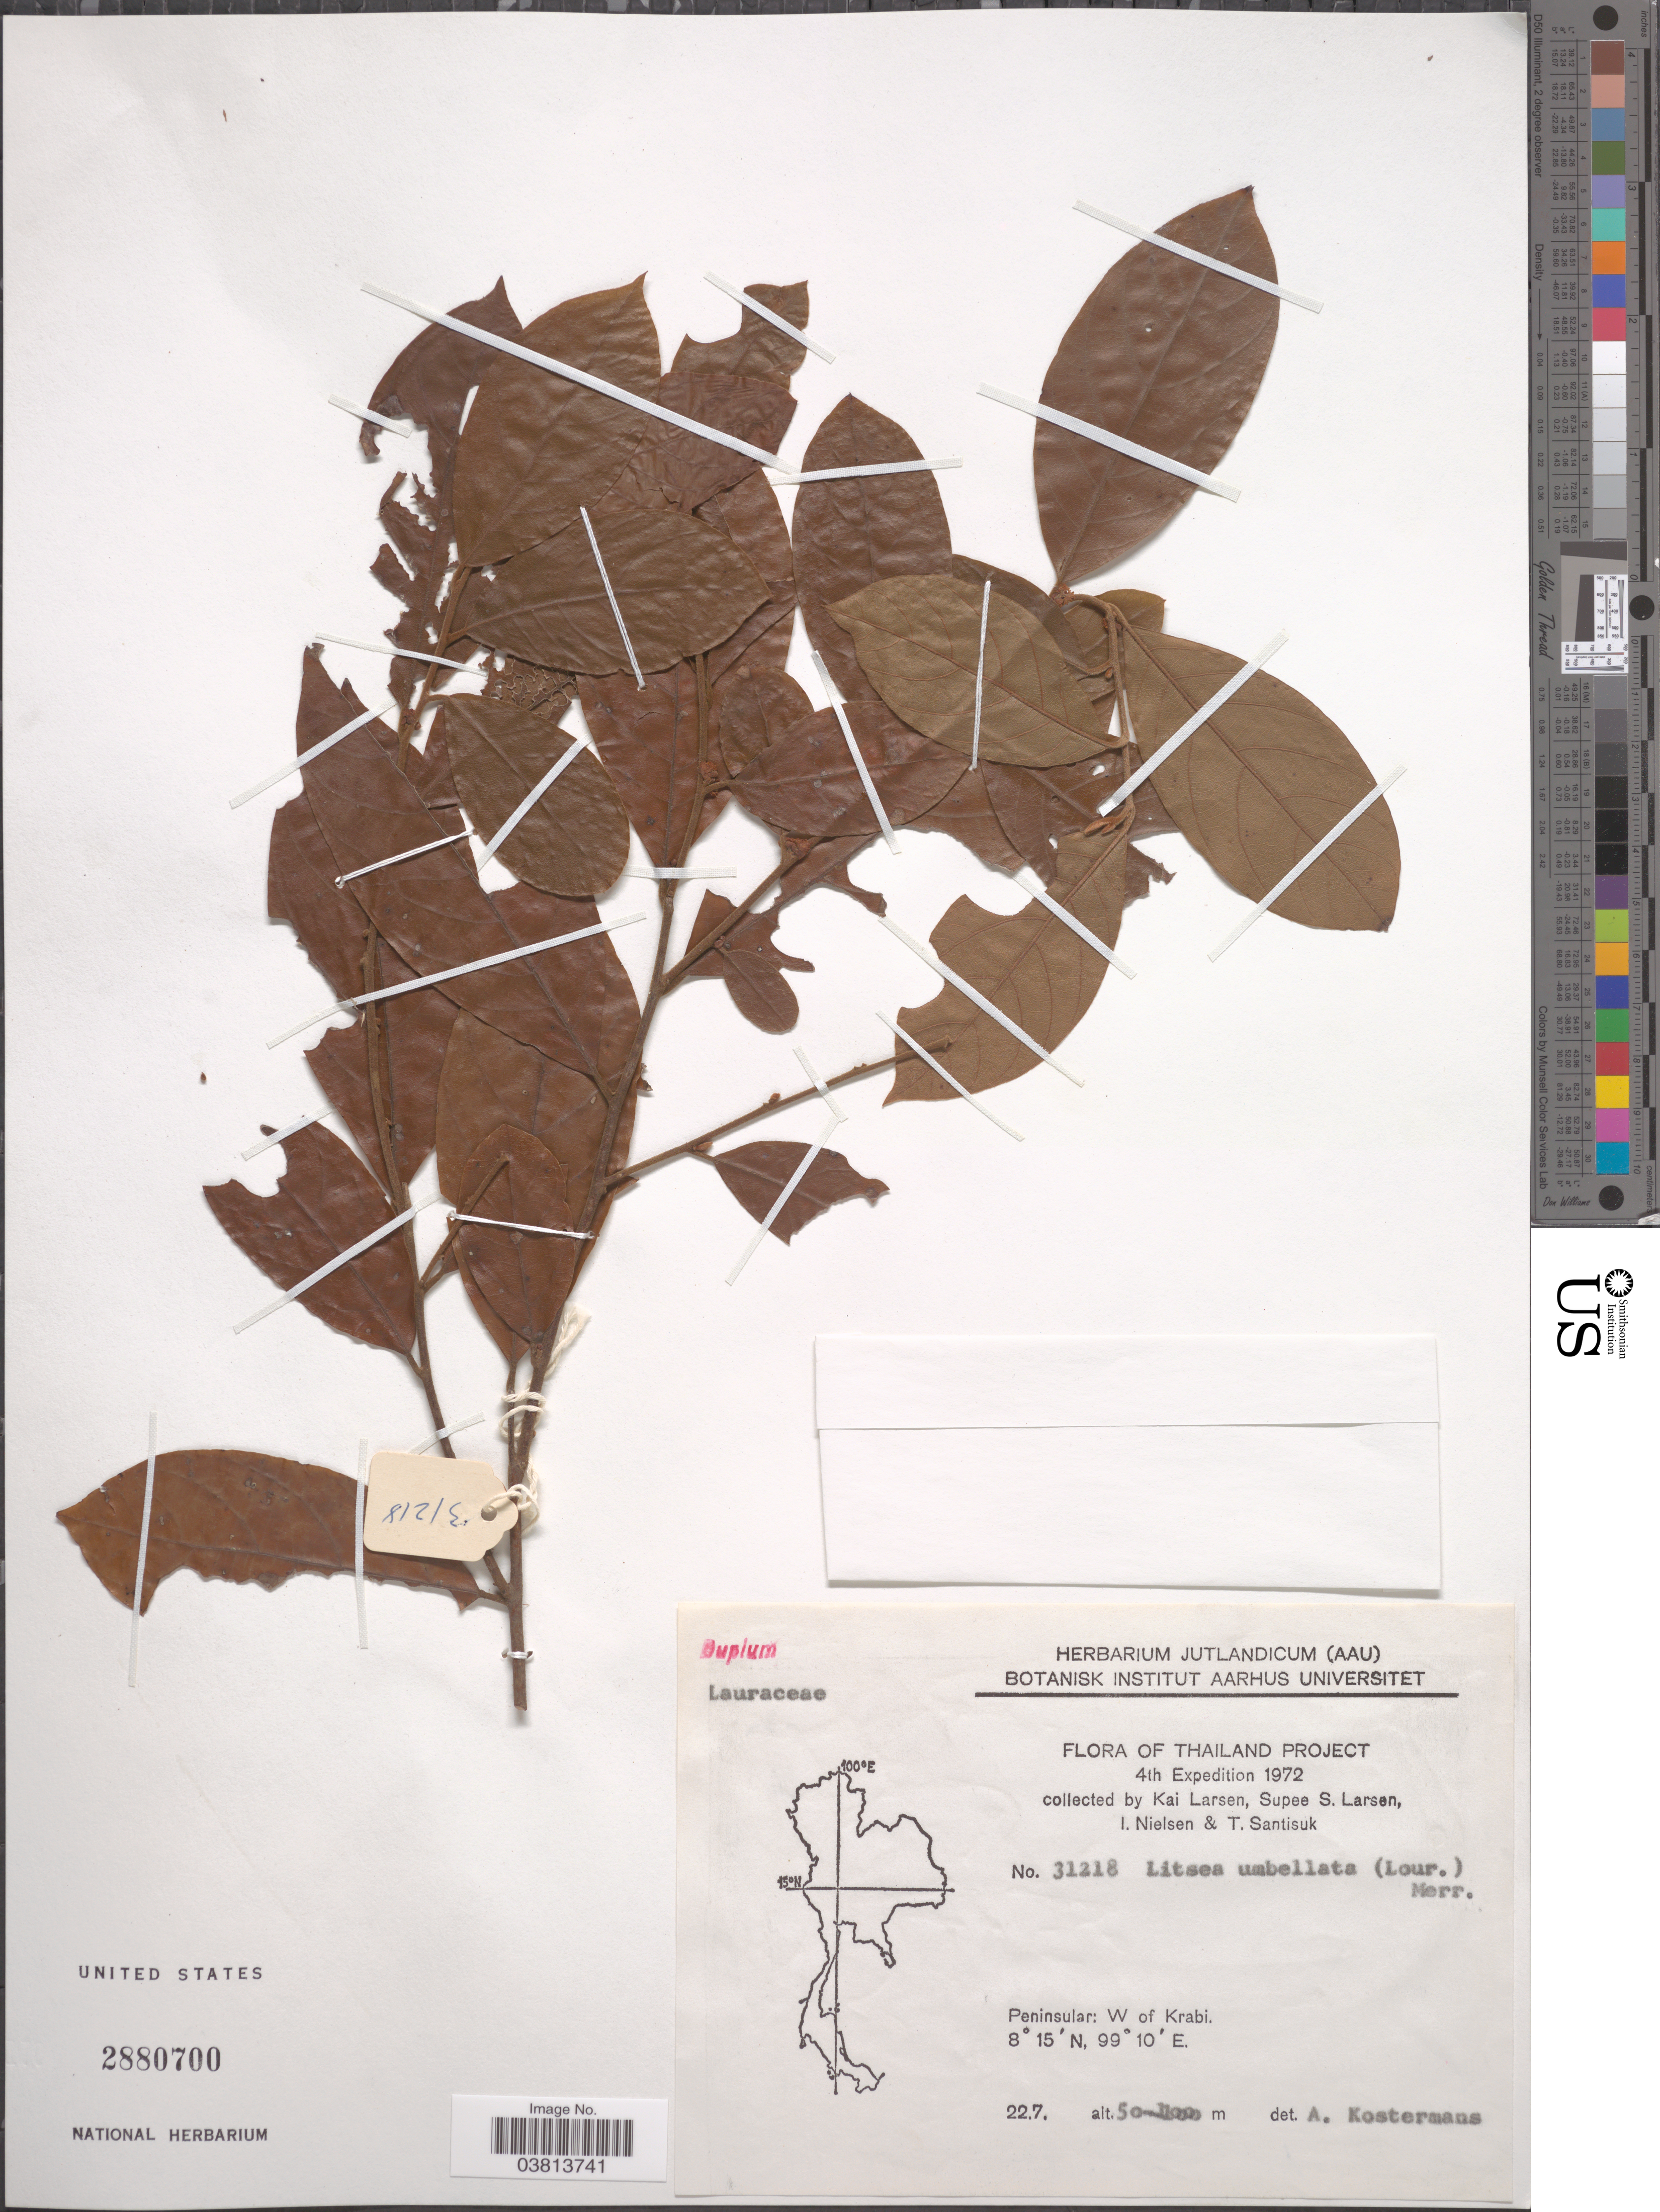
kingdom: Plantae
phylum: Tracheophyta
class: Magnoliopsida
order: Laurales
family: Lauraceae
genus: Litsea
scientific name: Litsea amara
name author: Blume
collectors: K. Larsen & S. Larsen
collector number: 31218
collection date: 1972-07-22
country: Thailand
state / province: Krabi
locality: Thailand Project. Peninsular: W of Krabi.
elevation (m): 50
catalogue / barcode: US 2880700